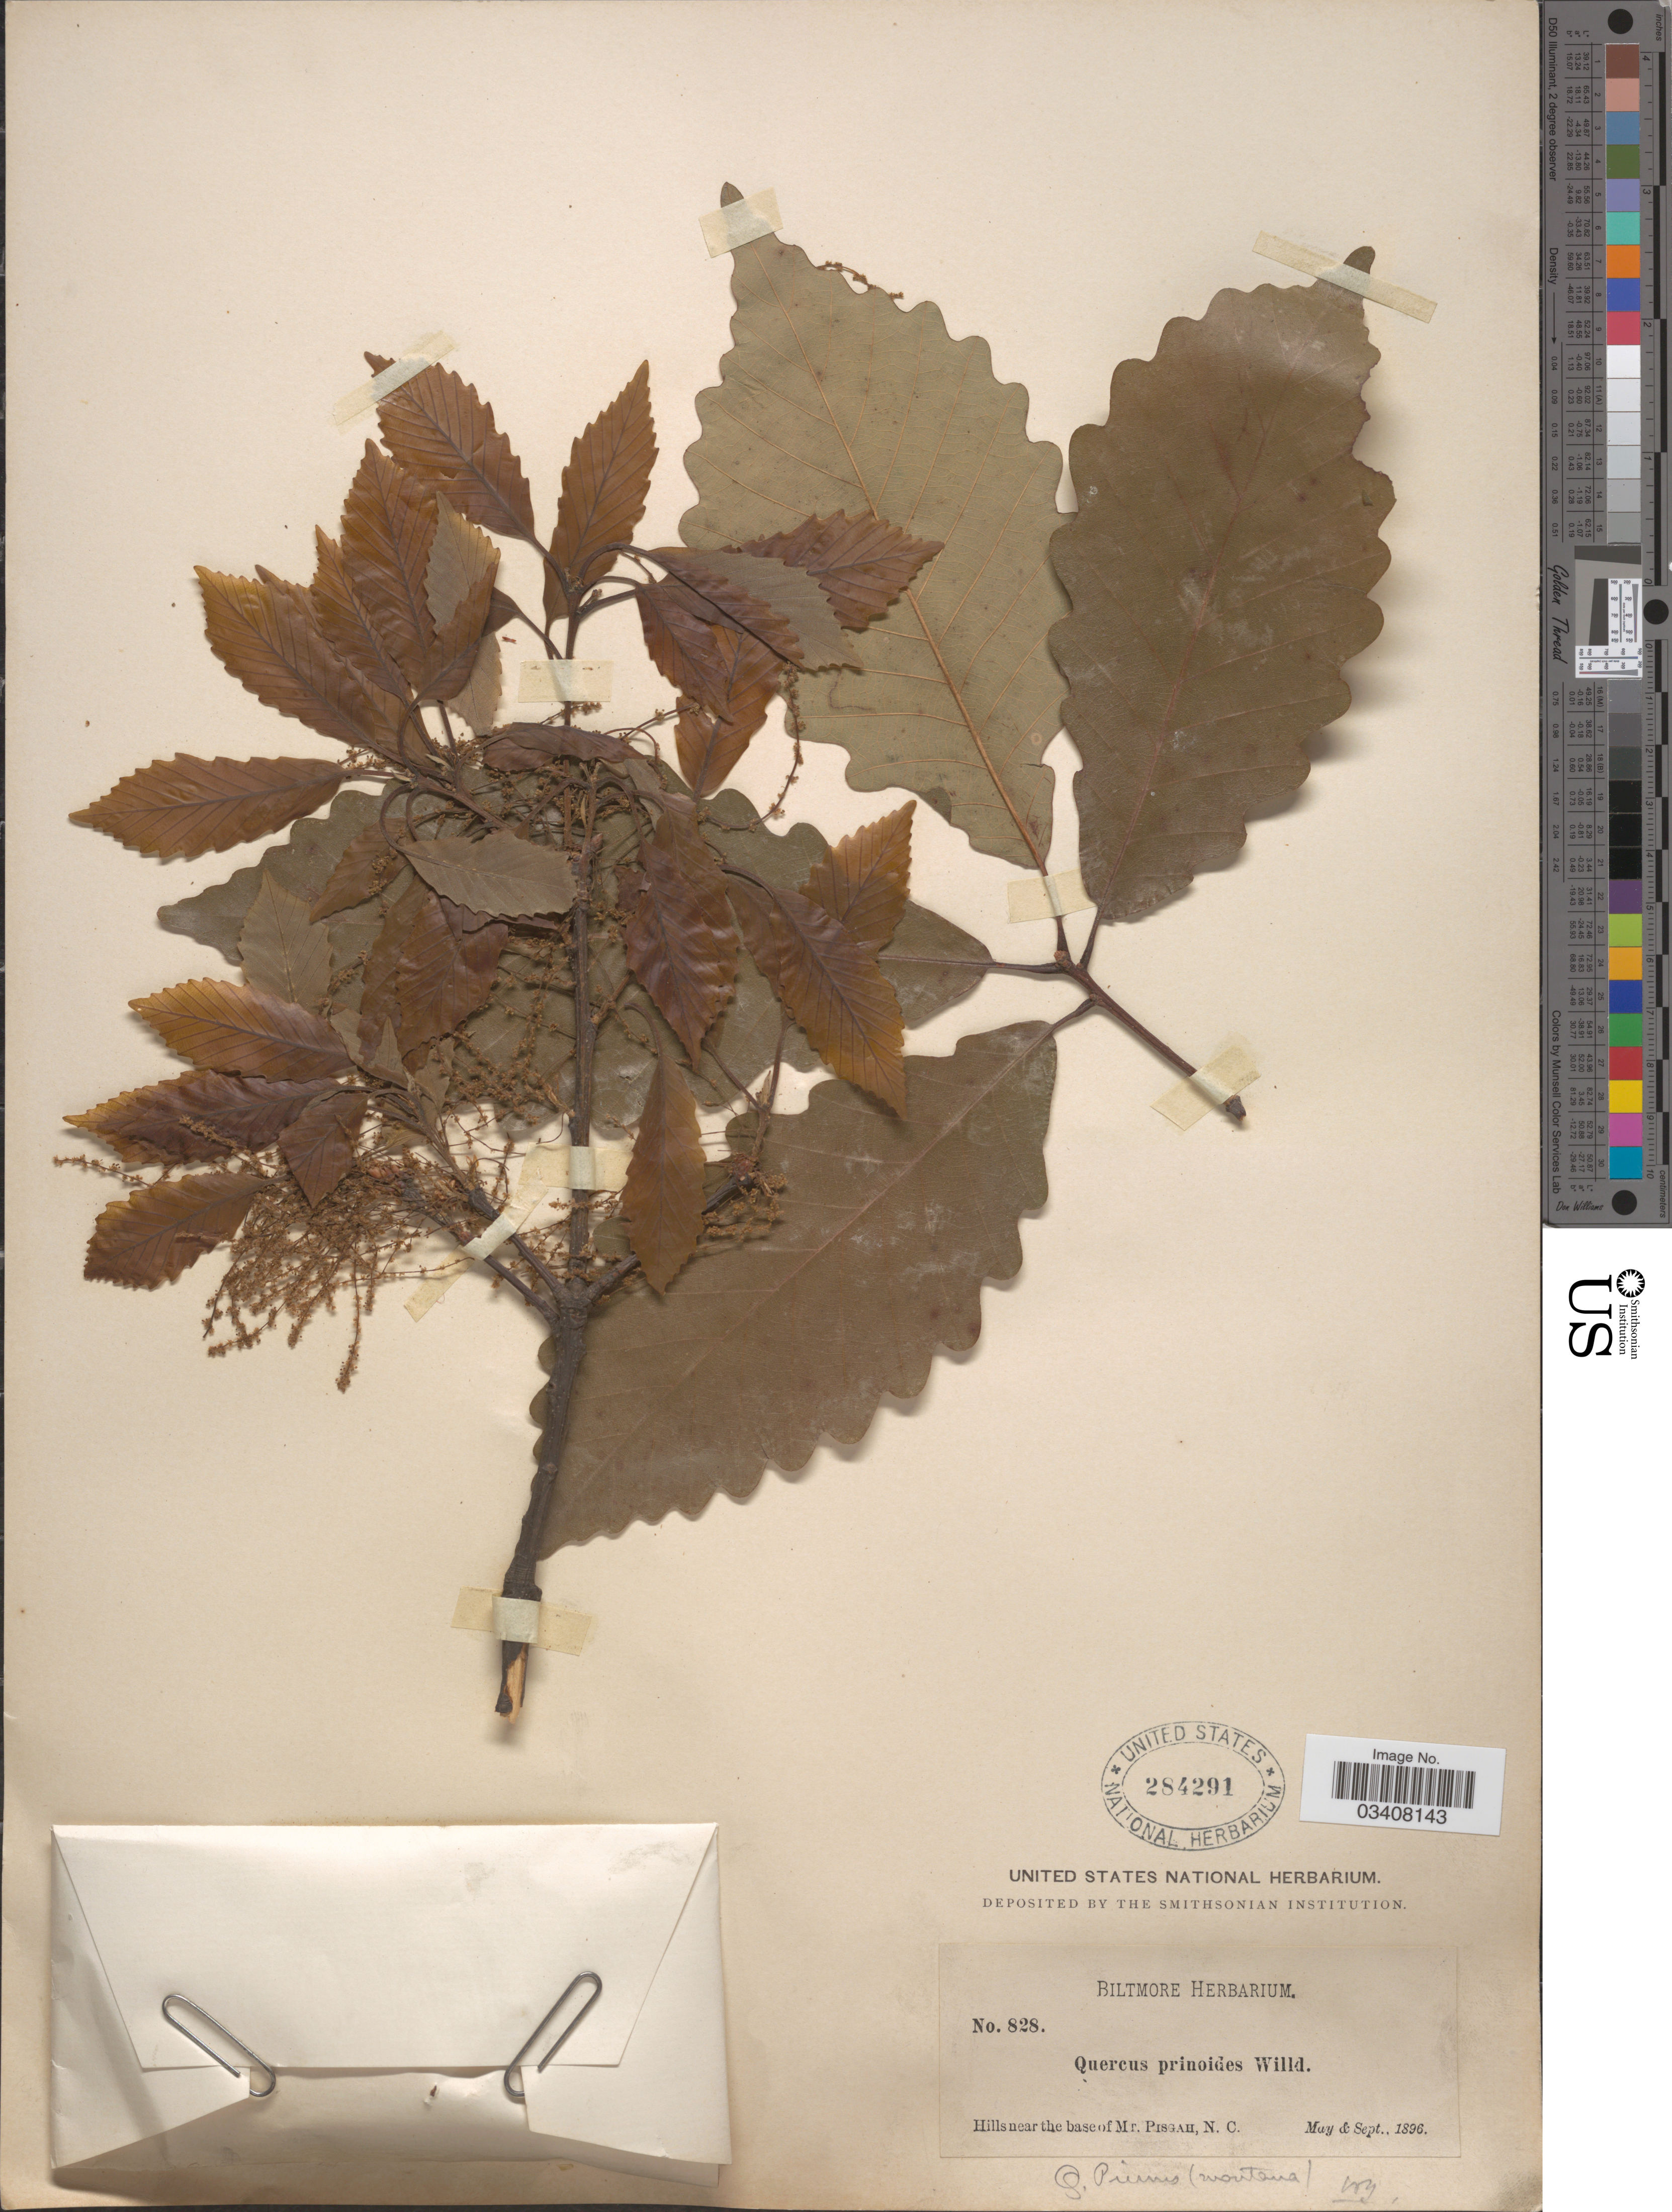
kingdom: Plantae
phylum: Tracheophyta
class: Magnoliopsida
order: Fagales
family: Fagaceae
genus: Quercus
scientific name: Quercus prinus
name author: L.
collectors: ex herb. Biltmore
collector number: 828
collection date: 1896-05/1896-09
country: United States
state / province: North Carolina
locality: Hills near the base of Mr. Pisgah.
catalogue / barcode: US 284291